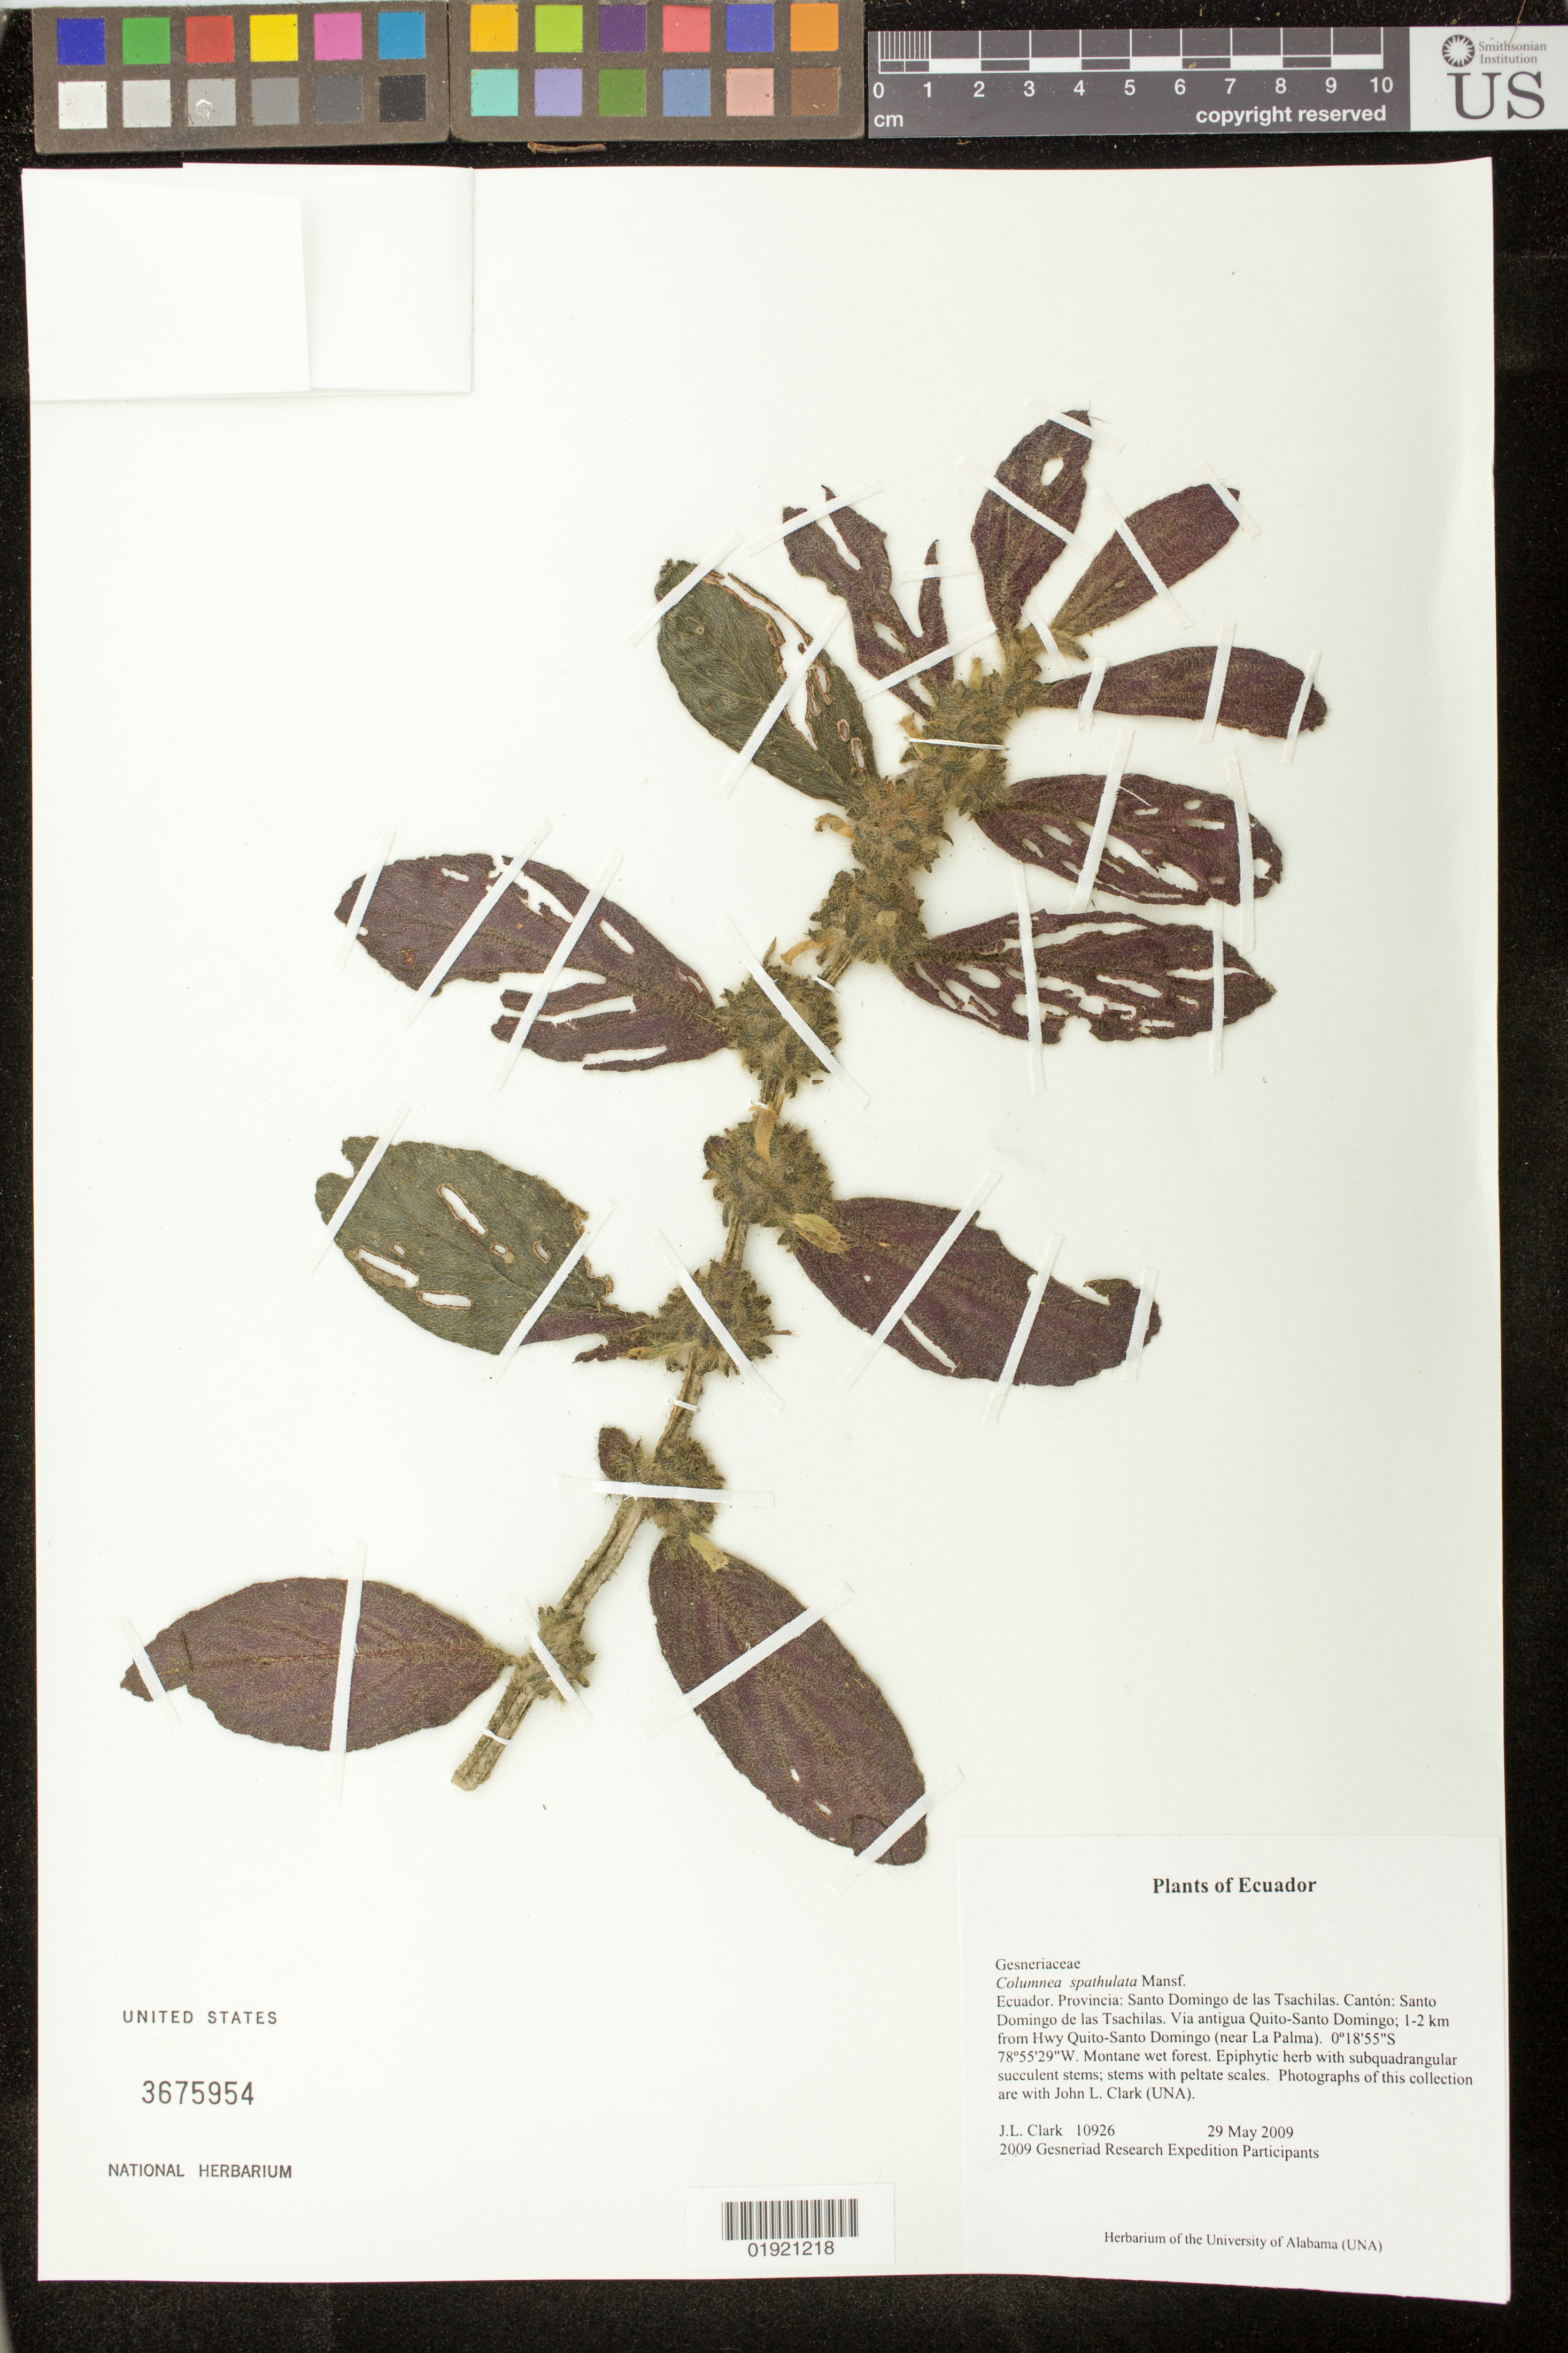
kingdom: Plantae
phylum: Tracheophyta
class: Magnoliopsida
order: Lamiales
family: Gesneriaceae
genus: Columnea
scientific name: Columnea spathulata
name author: Mansf.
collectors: J. L. Clark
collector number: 10926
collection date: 2009-05-29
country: Ecuador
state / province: Tsáchilas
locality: Canton: Santo Domingo de los Tsachilas. Via Antigua Quito-Santo Domingo; 1-2 km from Hwy Quito-Santo Domingo (near La Palma).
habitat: Montane wet forest.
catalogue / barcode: US 3675954